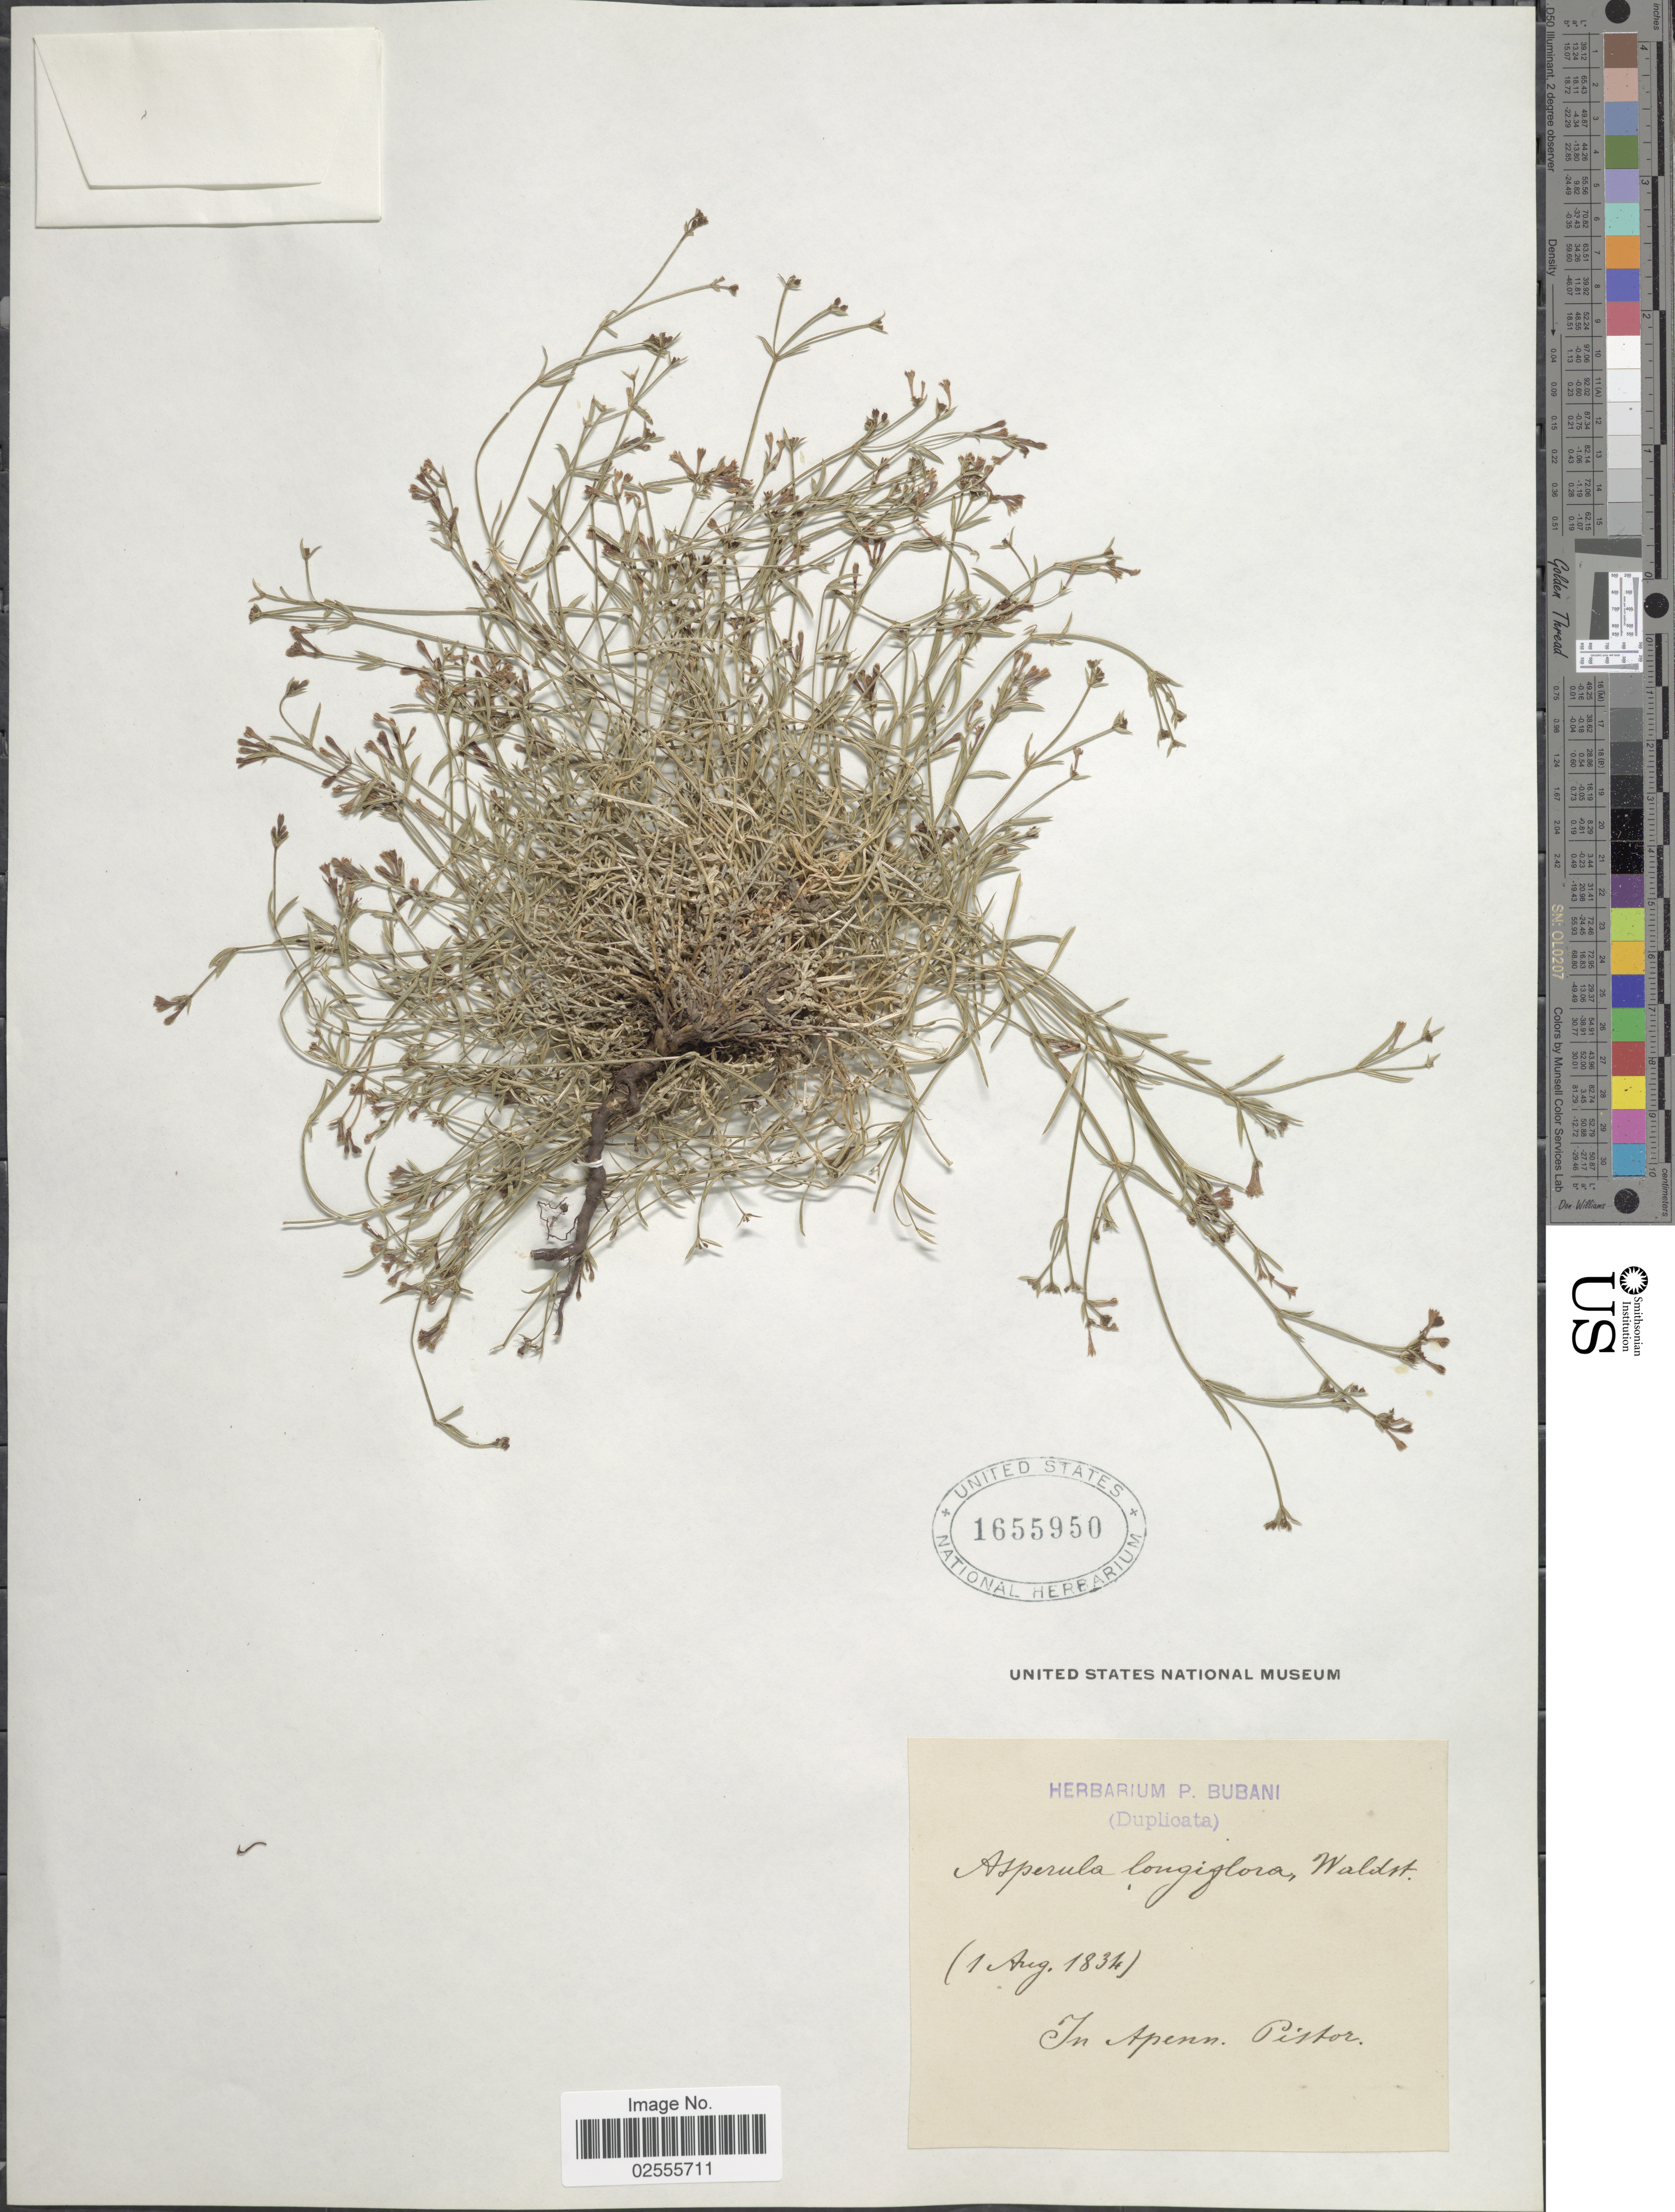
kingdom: Plantae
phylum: Tracheophyta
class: Magnoliopsida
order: Gentianales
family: Rubiaceae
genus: Asperula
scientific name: Asperula longiflora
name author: Waldst. & Kit.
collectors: ex herb. P. Bubani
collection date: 1834-08-01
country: Italy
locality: In Apenn. Pistor.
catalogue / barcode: US 1655950